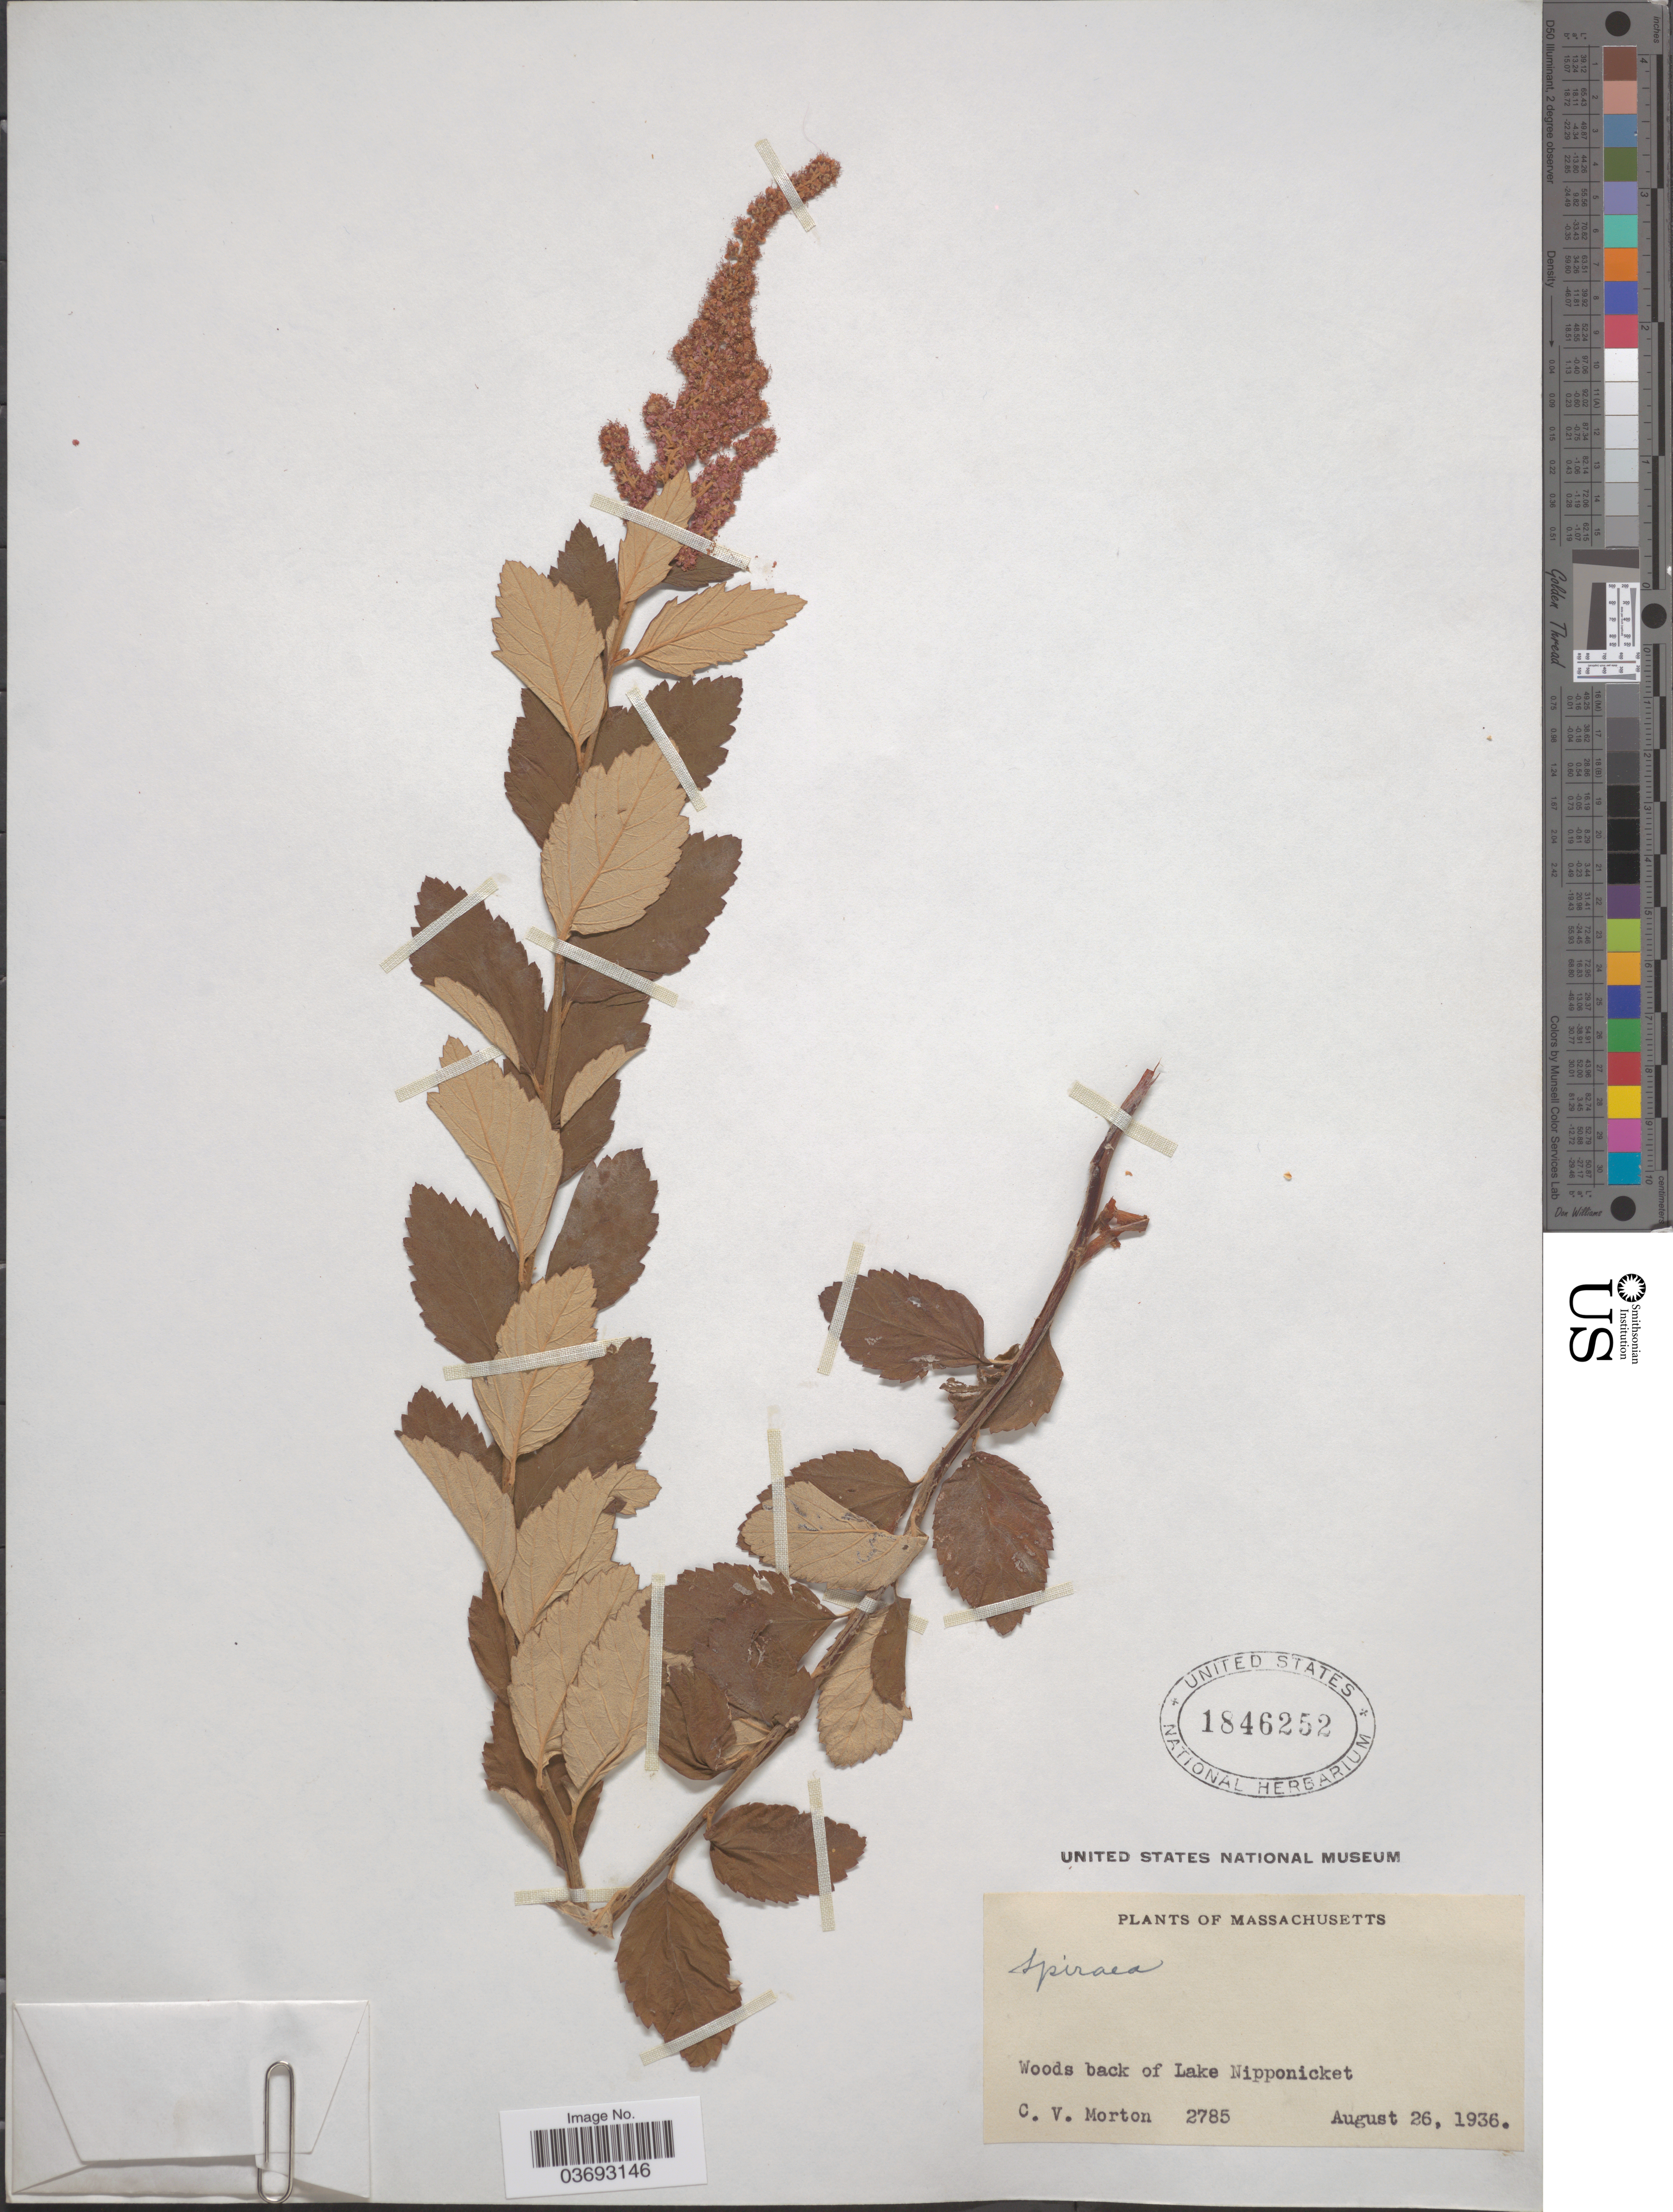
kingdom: Plantae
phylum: Tracheophyta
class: Magnoliopsida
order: Rosales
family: Rosaceae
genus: Spiraea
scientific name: Spiraea sp.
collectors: C. V. Morton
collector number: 2785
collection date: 1936-08-26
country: United States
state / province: Massachusetts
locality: Woods back of Lake Nipponicket.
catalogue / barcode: US 1846252